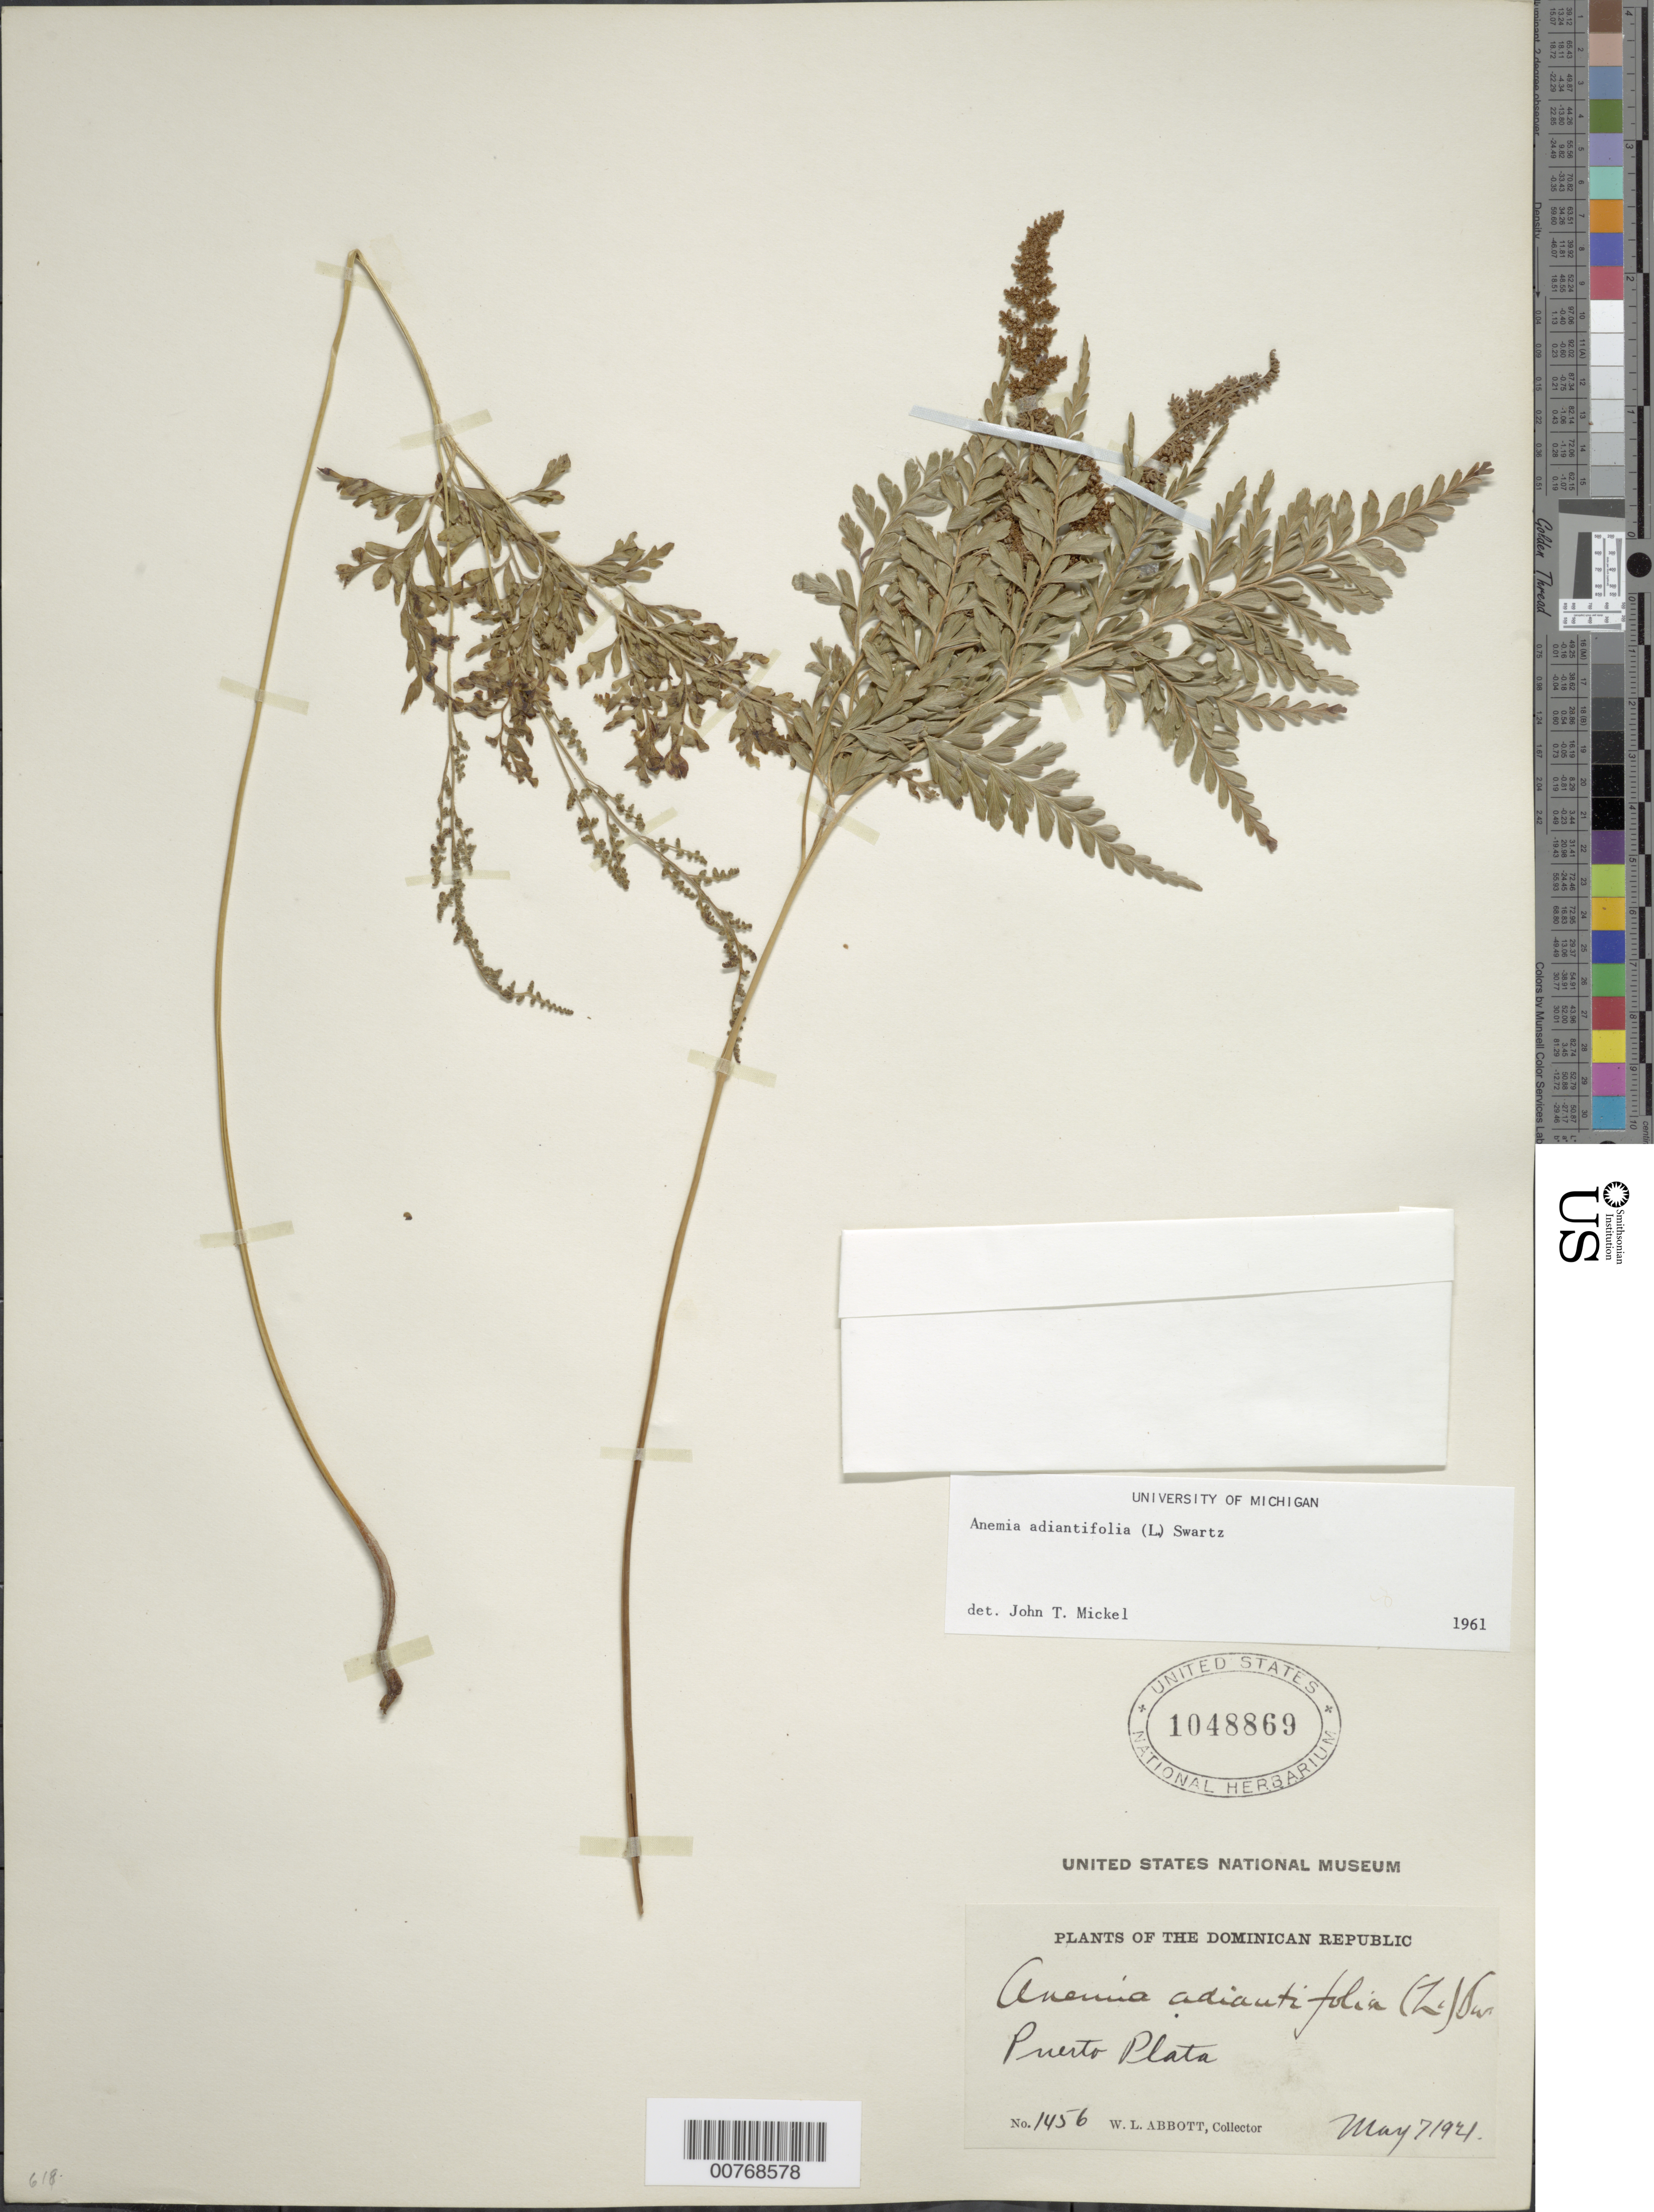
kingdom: Plantae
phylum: Tracheophyta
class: Polypodiopsida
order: Schizaeales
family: Anemiaceae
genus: Anemia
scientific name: Anemia adiantifolia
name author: (L.) Sw.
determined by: Mickel, J. T., (NY), New York Botanical Garden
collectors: W. L. Abbott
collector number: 1456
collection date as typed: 07 May 1910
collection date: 1910-05-07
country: Dominican Republic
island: Hispaniola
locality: Puerto Plata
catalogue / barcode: US 1048869